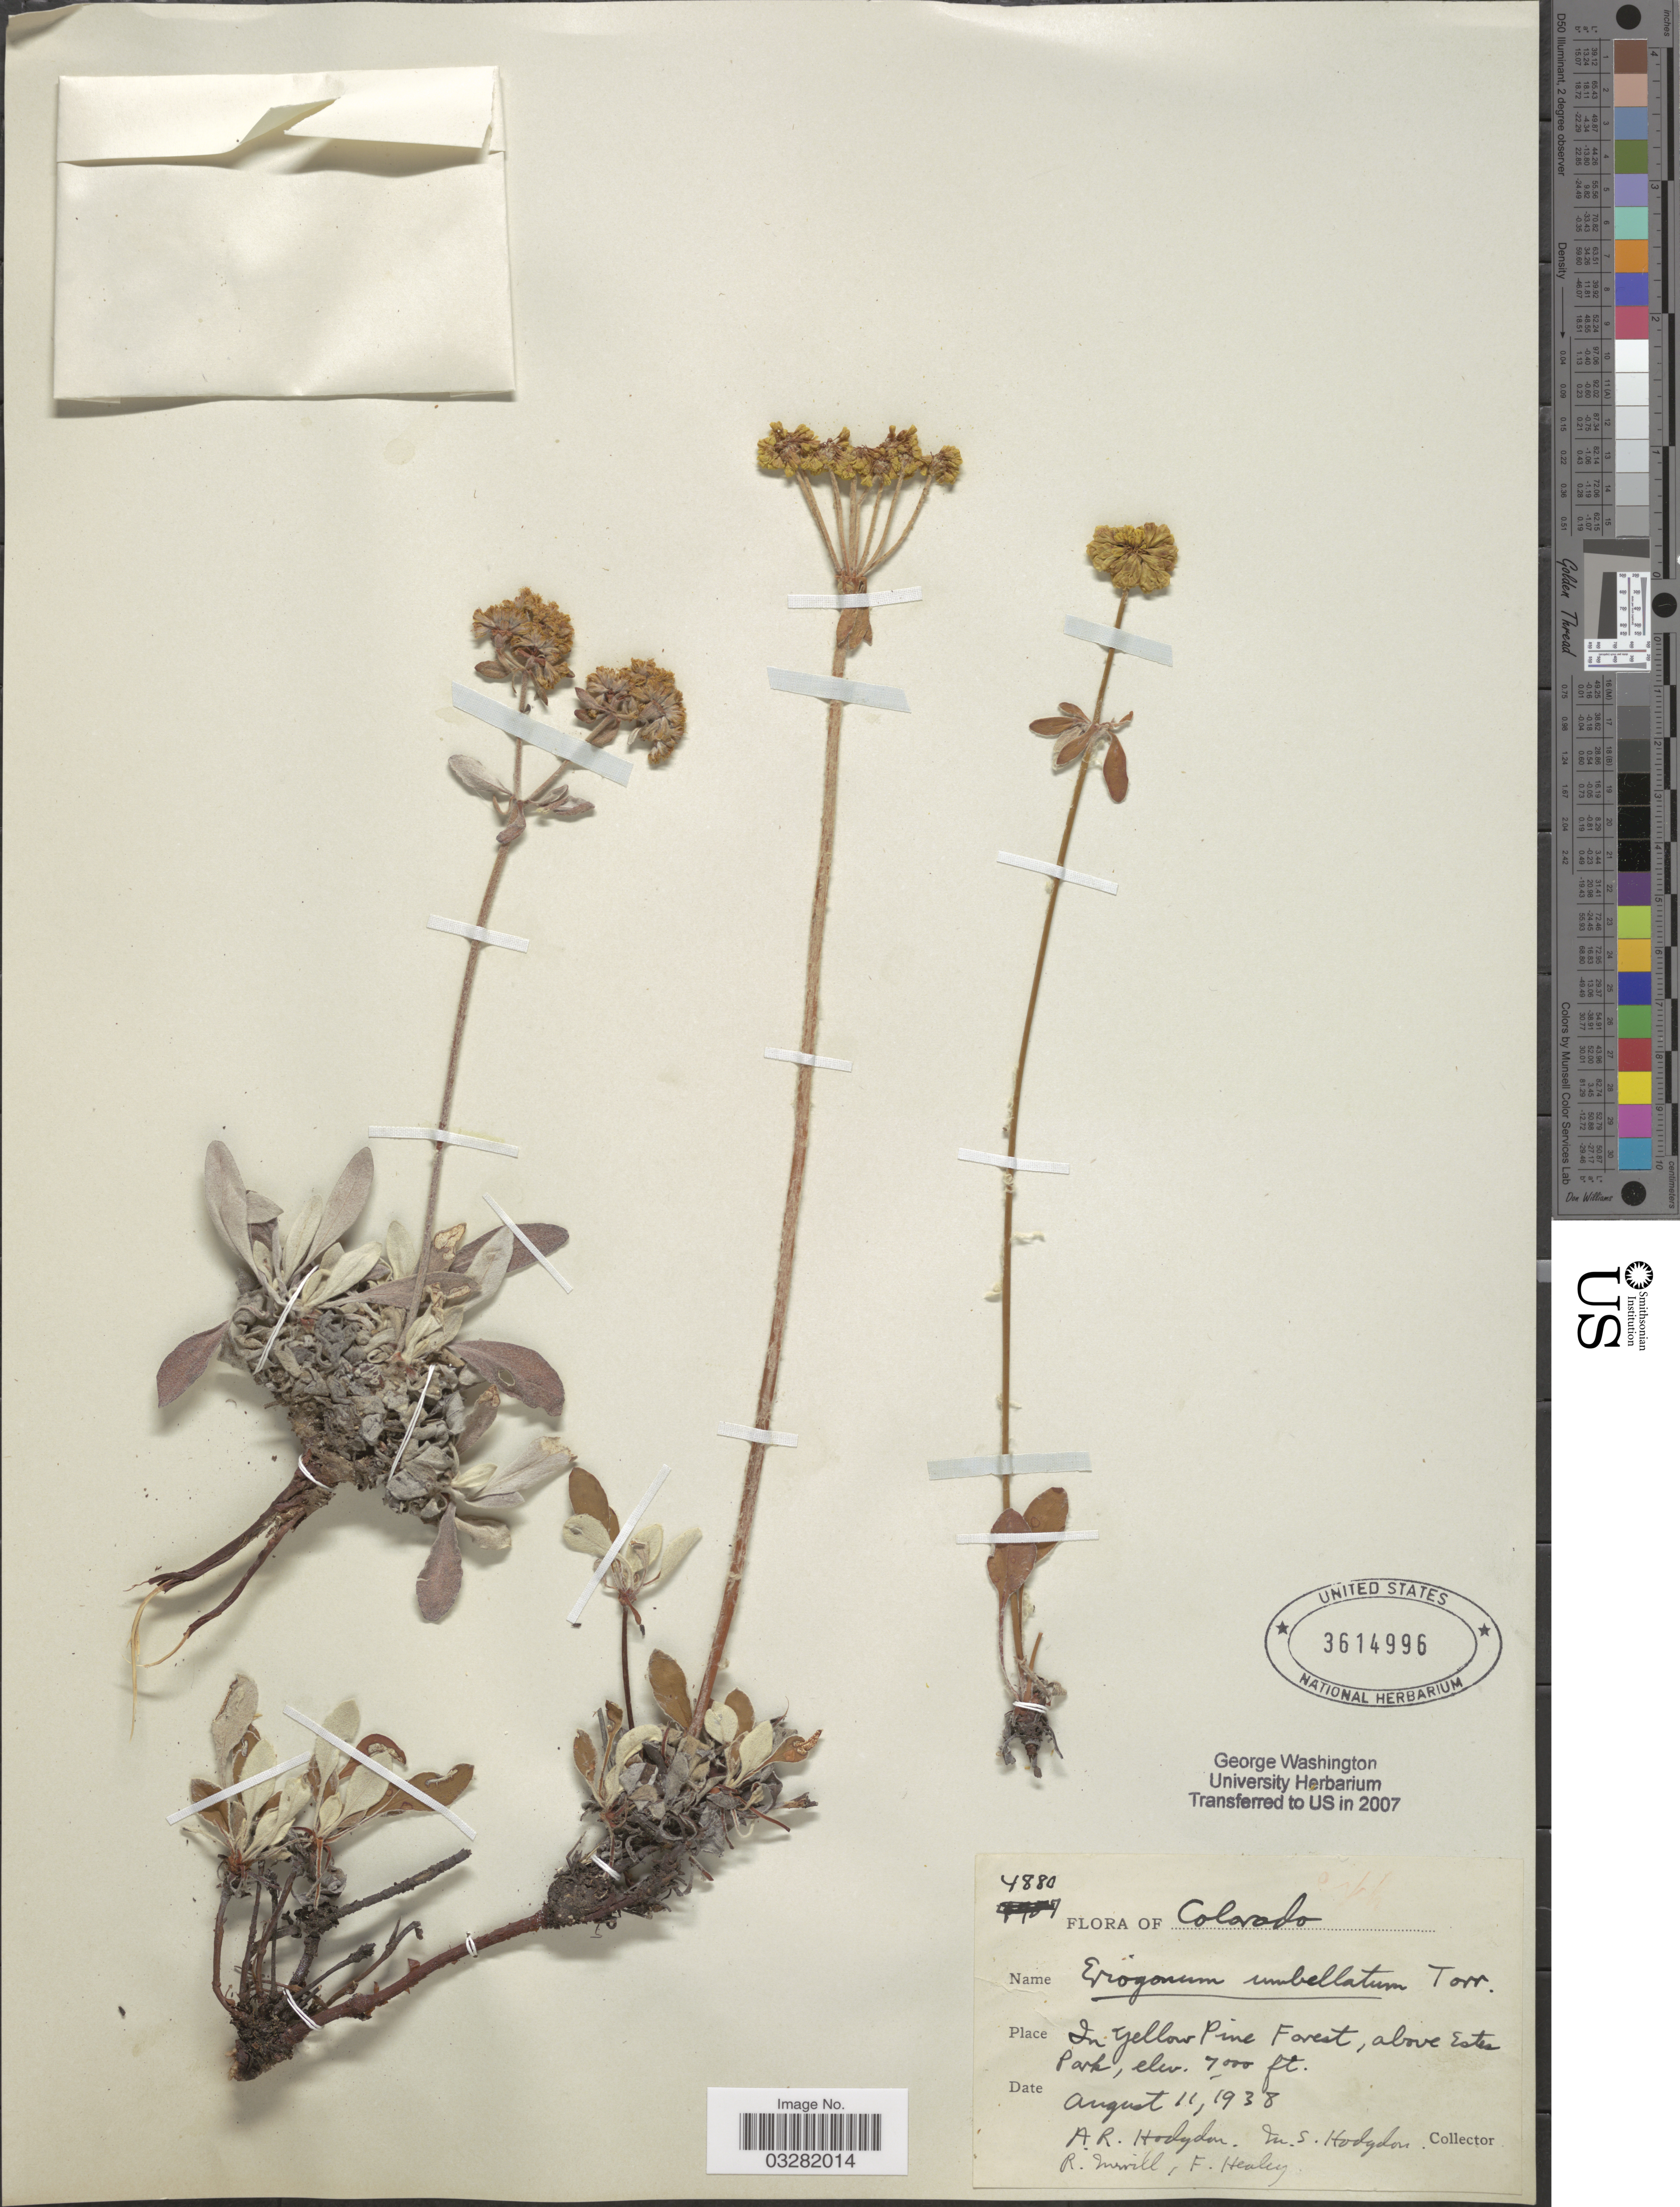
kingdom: Plantae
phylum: Tracheophyta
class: Magnoliopsida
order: Caryophyllales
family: Polygonaceae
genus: Eriogonum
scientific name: Eriogonum umbellatum var. umbellatum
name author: Torr.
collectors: A. R. Hodgdon, M. Hodgdon, R. Merrill & F. Healey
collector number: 4880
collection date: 1938-08-11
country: United States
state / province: Colorado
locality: In yellow Pine Forest, above Estes Park.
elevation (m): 2134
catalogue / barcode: US 3614996